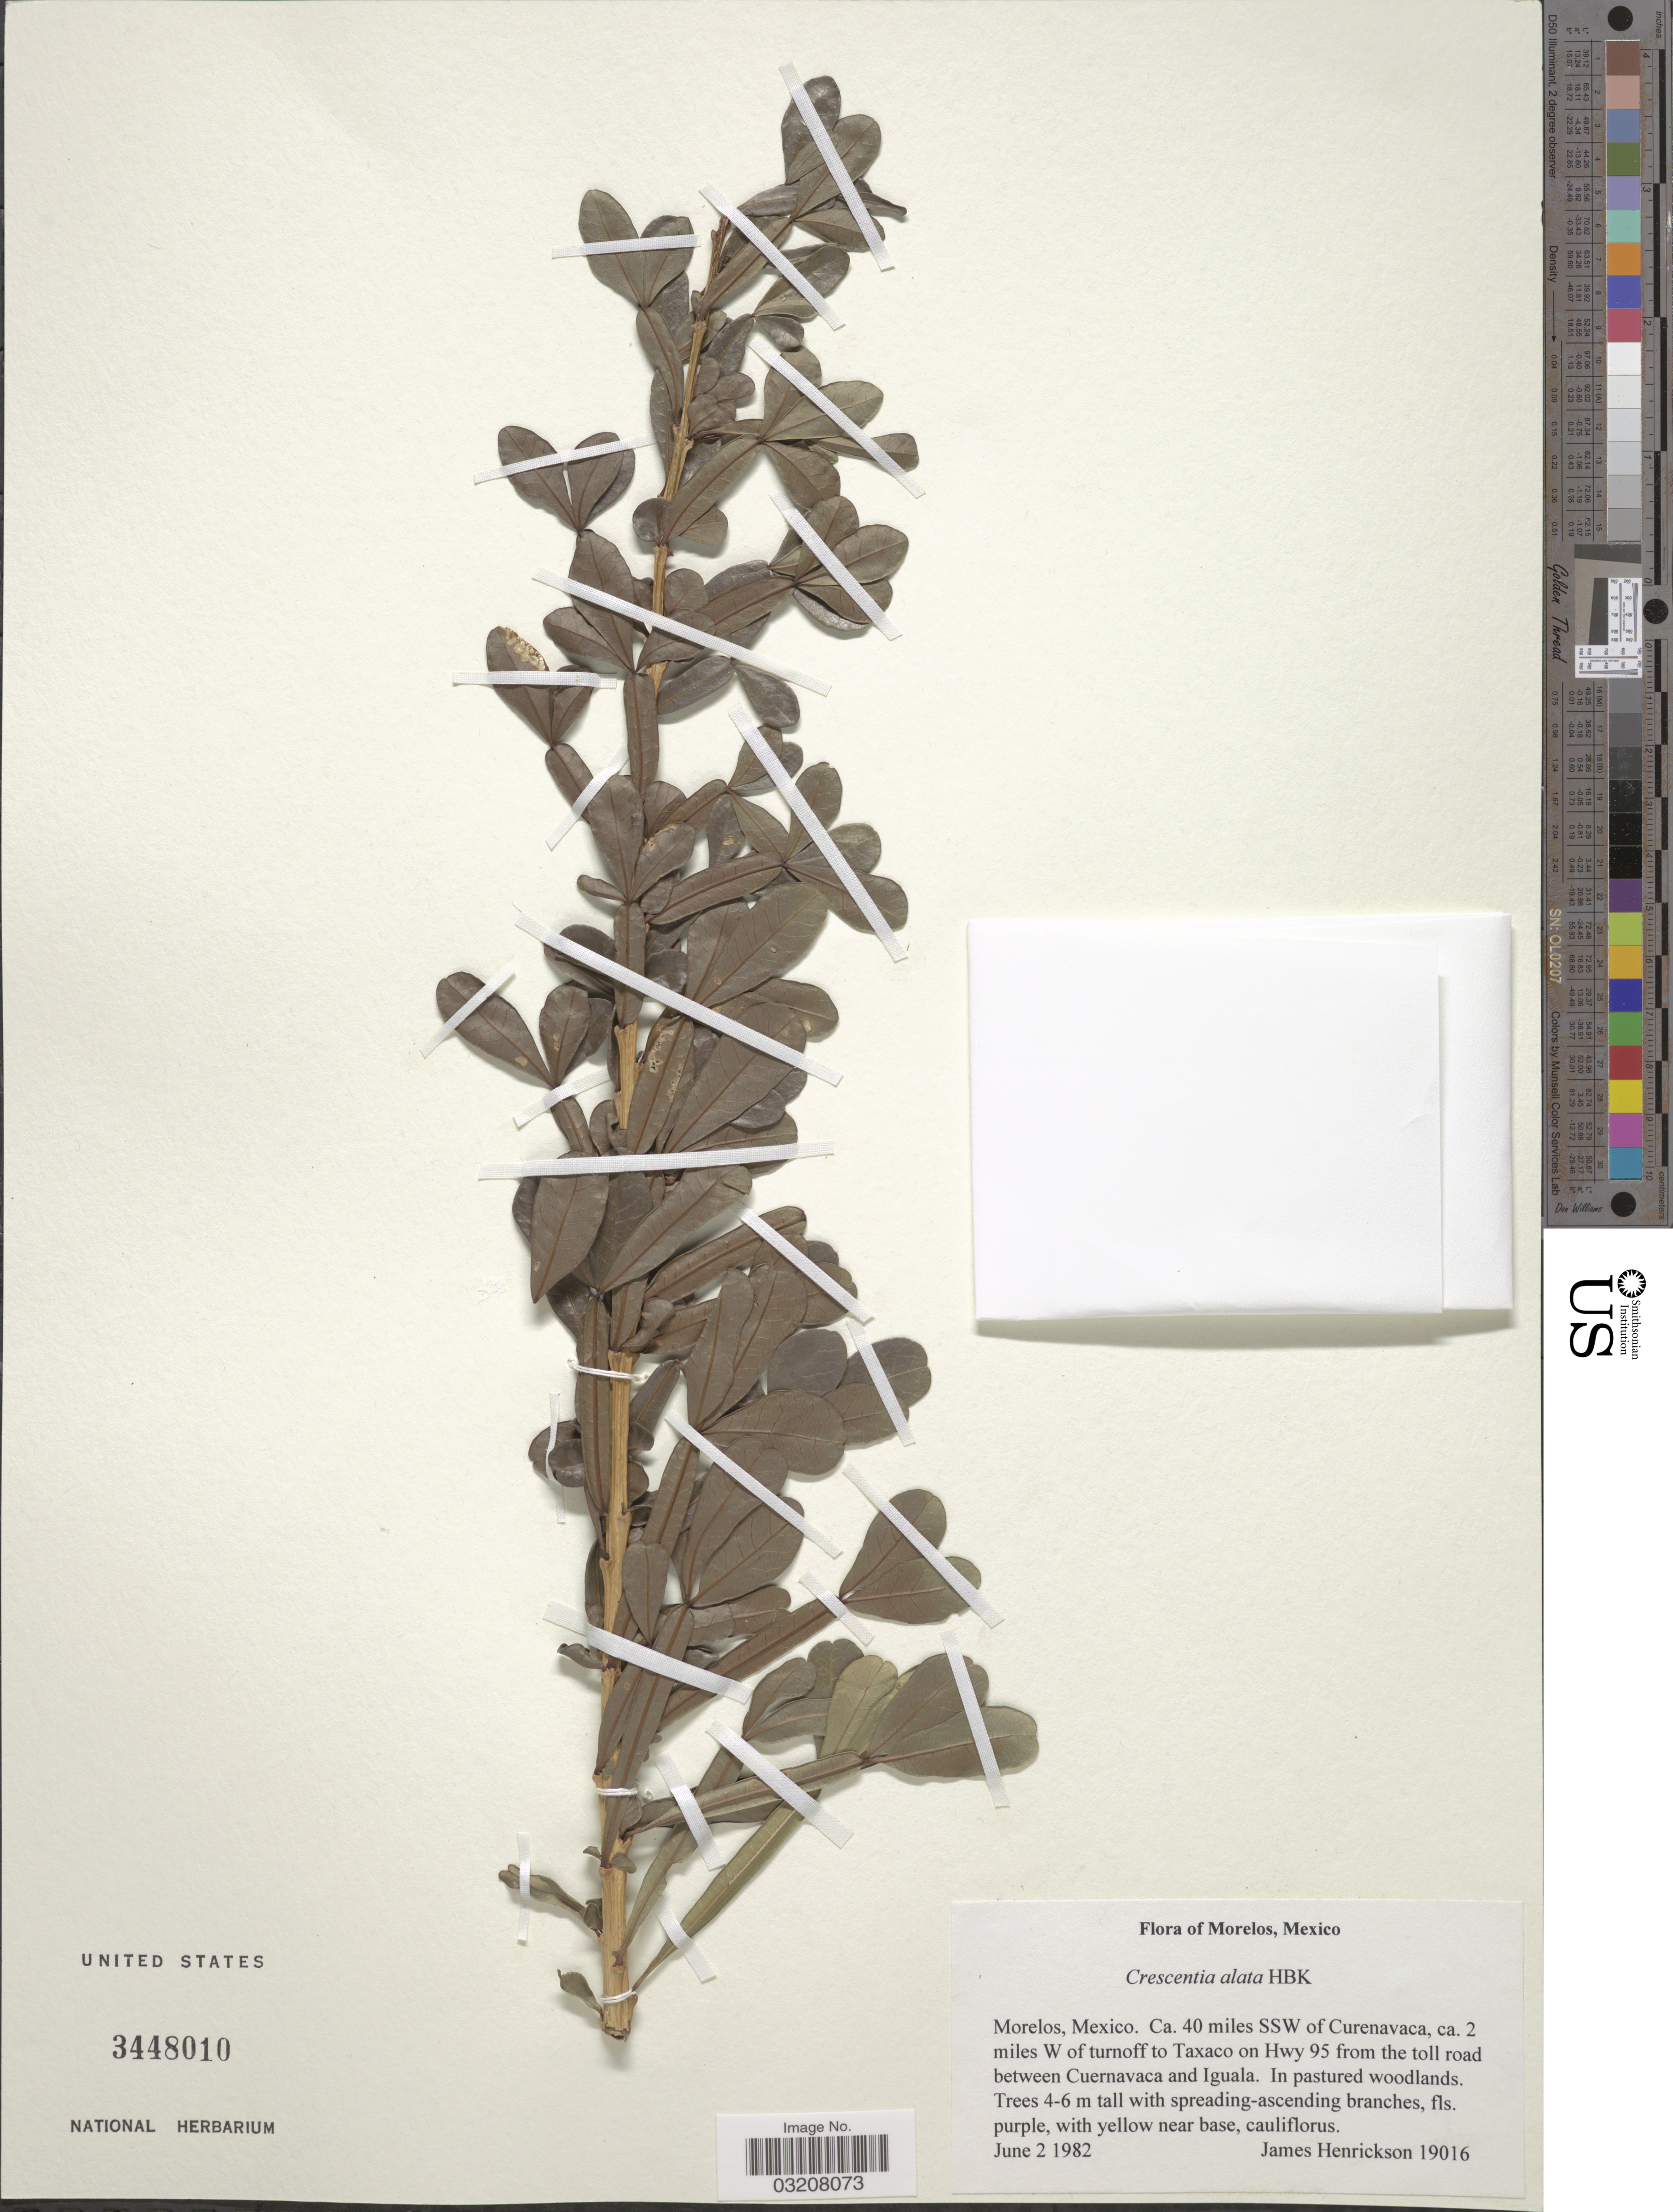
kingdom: Plantae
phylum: Tracheophyta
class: Magnoliopsida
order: Lamiales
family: Bignoniaceae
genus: Crescentia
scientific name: Crescentia alata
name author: Kunth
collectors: J. Henrickson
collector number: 19016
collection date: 1982-06-02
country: Mexico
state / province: Morelos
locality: Ca. 40 miles SSW of Curenavaca, ca. 2 miles W of turnoff to Taxaco on Hwy 95 from the toll road between Cuernavaca and Iguala.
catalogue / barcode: US 3448010